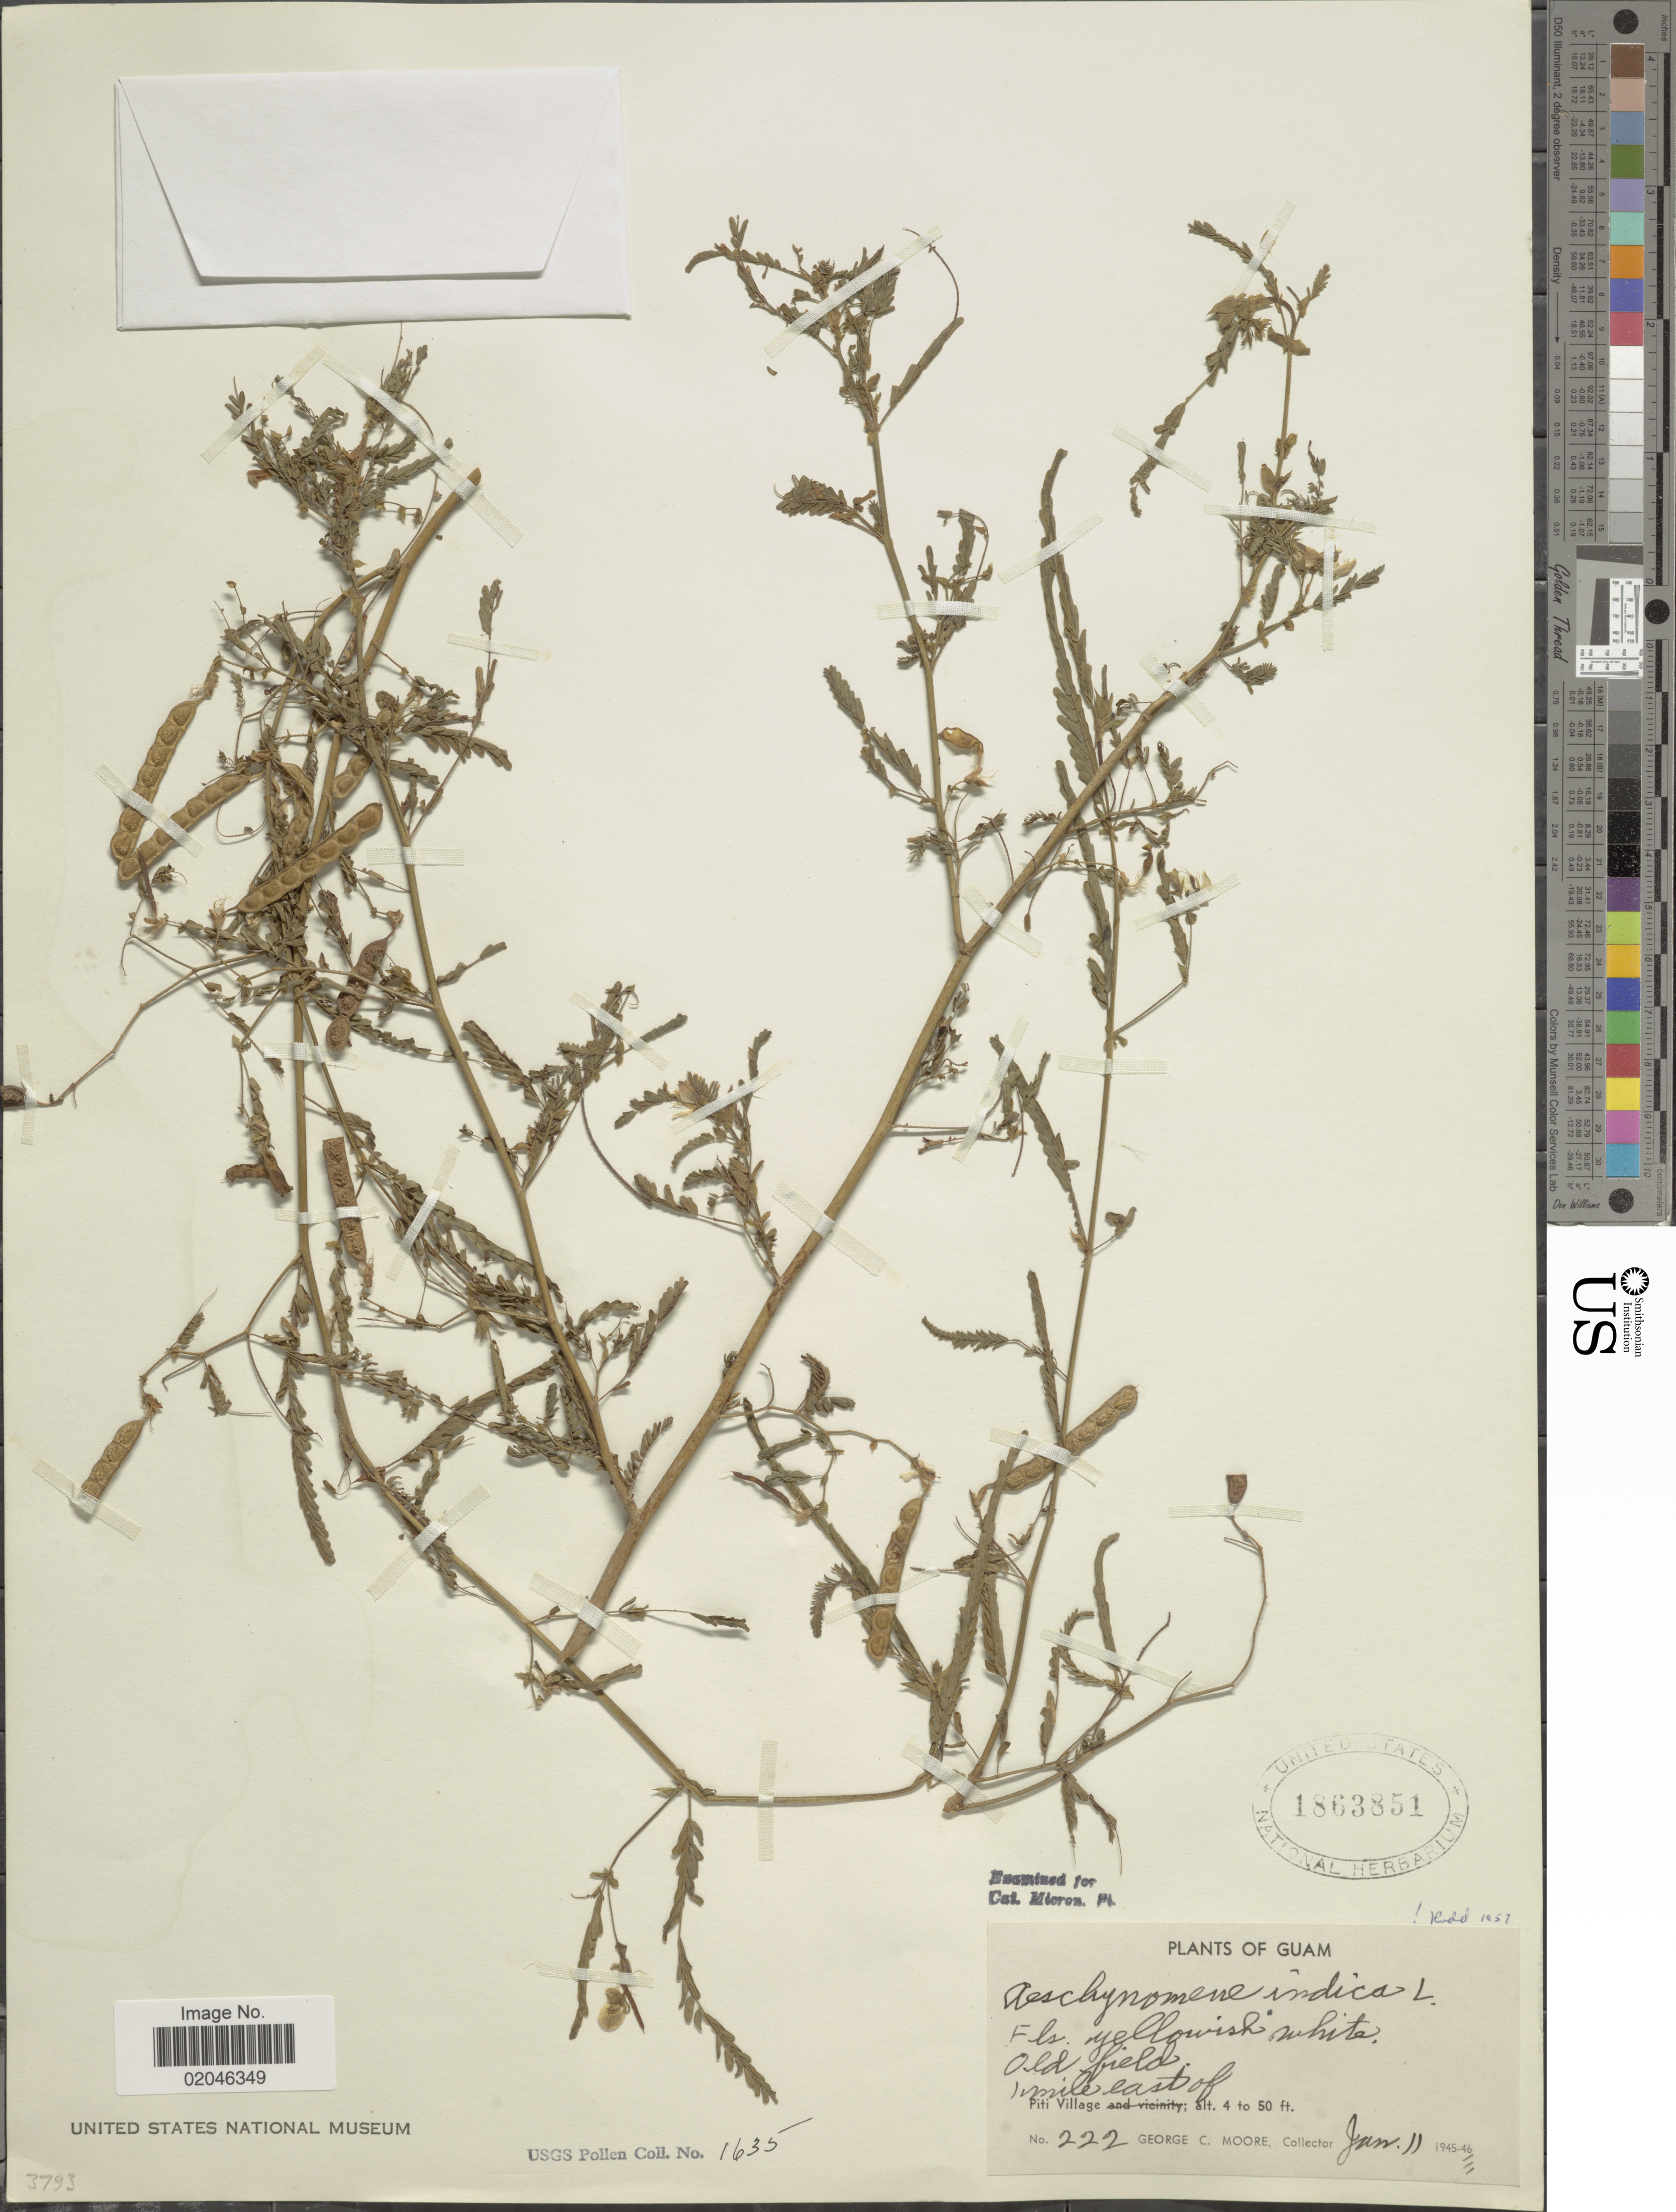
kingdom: Plantae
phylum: Tracheophyta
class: Magnoliopsida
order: Fabales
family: Fabaceae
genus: Aeschynomene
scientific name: Aeschynomene indica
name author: L.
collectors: G. C. Moore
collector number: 222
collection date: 1946-01-11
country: Guam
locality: Old field. 1 mile east of Piti Village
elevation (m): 1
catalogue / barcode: US 1863851